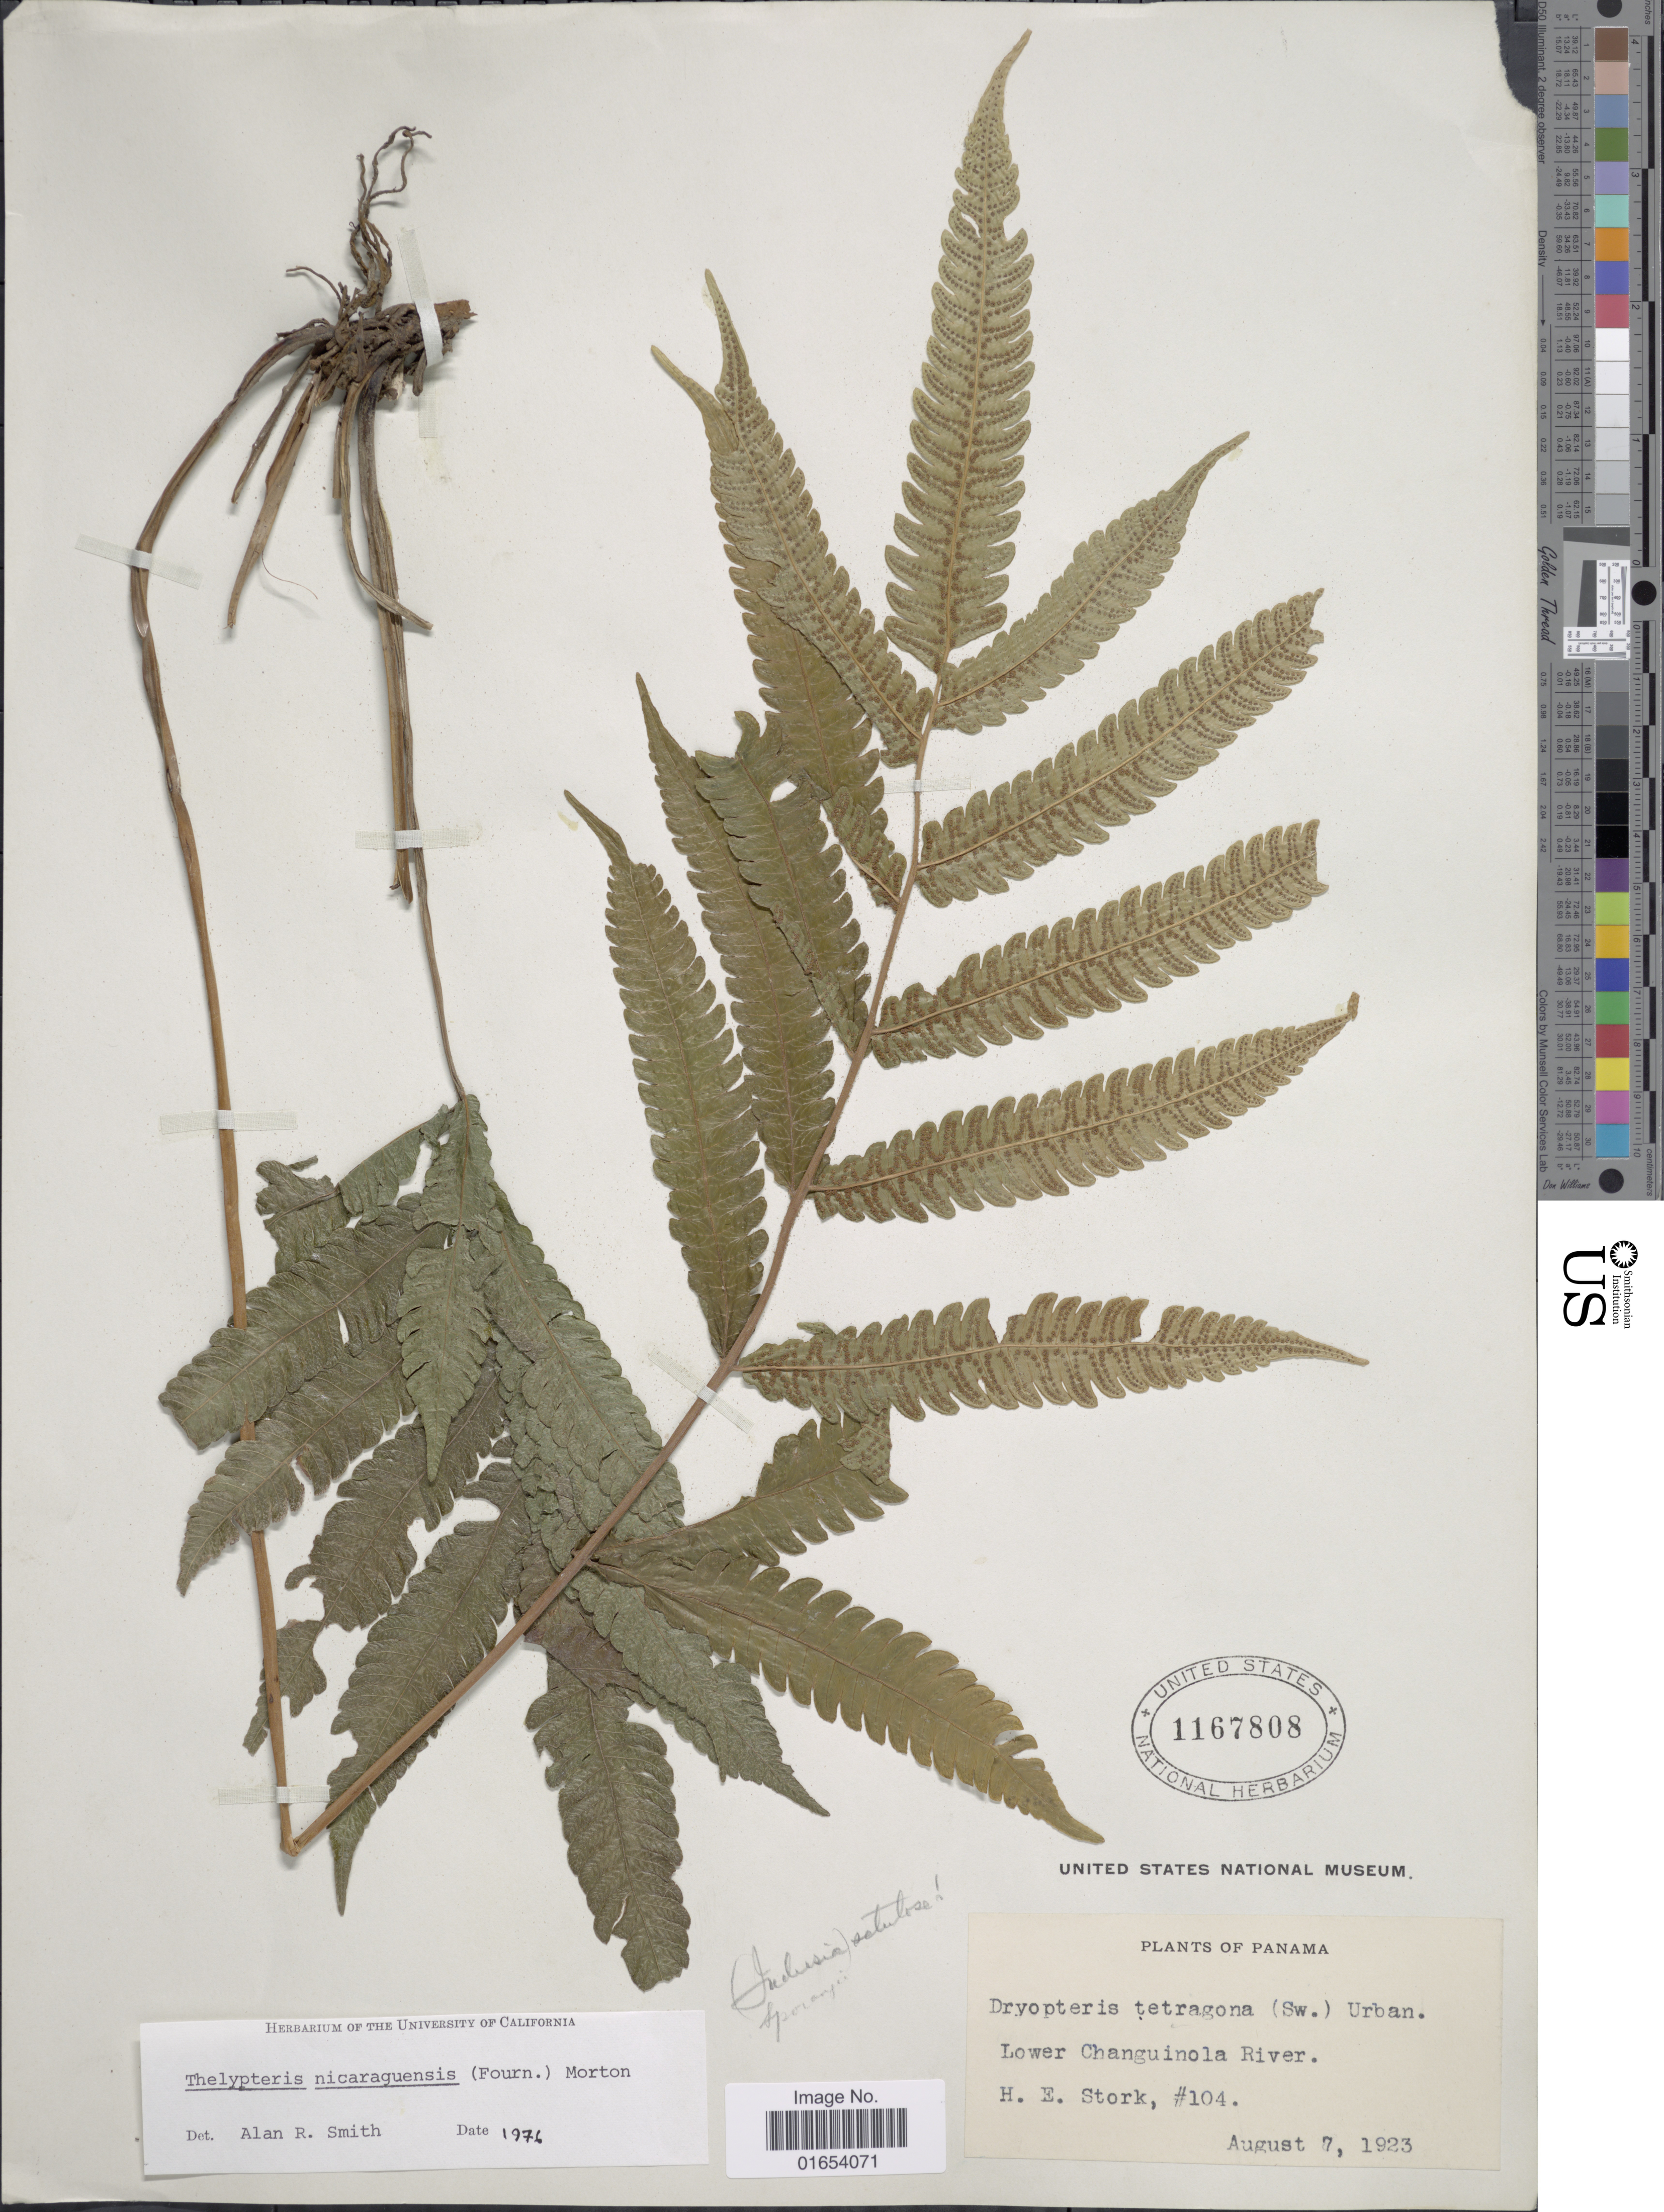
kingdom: Plantae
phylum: Tracheophyta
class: Polypodiopsida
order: Polypodiales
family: Thelypteridaceae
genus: Goniopteris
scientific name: Goniopteris nicaraguensis (C. Chr.) comb. nov., ined 2015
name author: (C. Chr.)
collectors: H. E. Stork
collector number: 104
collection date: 1923-08-07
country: Panama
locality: Panama, Lower Changuinola River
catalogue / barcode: US 1167808